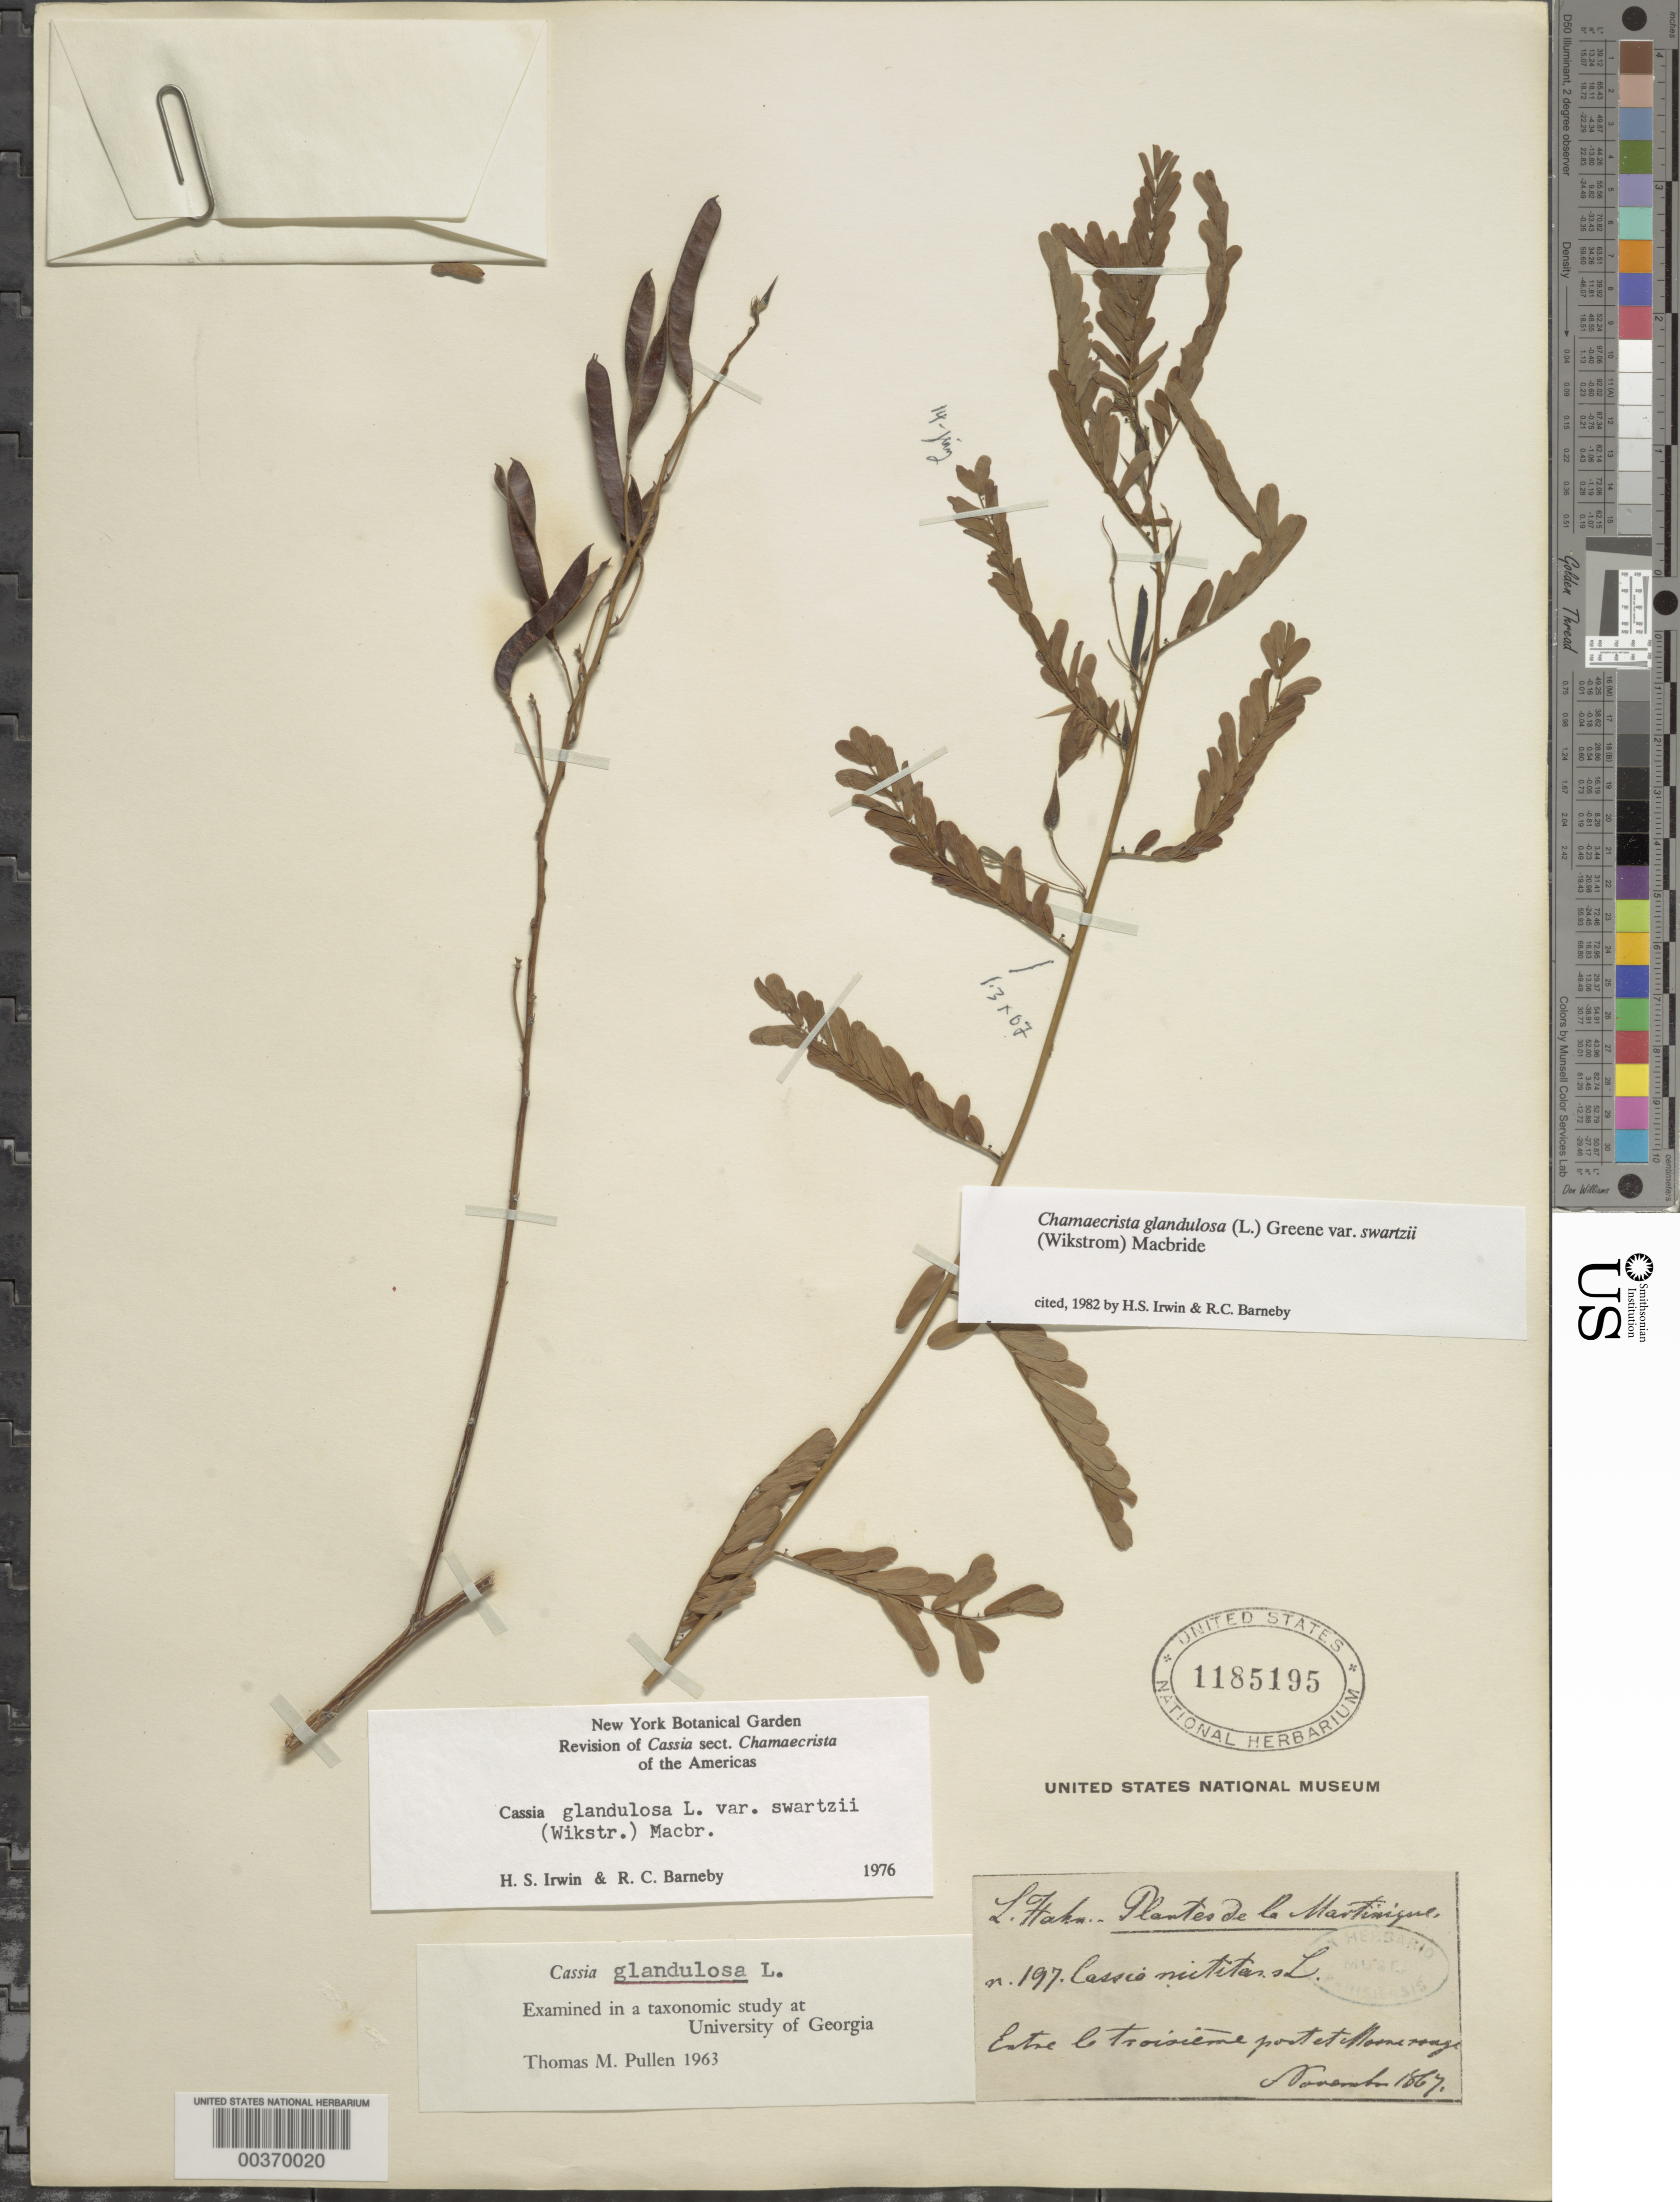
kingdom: Plantae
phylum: Tracheophyta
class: Magnoliopsida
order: Fabales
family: Fabaceae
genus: Chamaecrista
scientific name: Chamaecrista glandulosa var. swartzii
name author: (Wikstr.) H.S. Irwin & Barneby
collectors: L. Hahn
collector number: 197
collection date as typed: Nov 1867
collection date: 1867-11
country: Martinique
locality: Entre la trioisieme post et mornerouge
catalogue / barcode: US 1185195